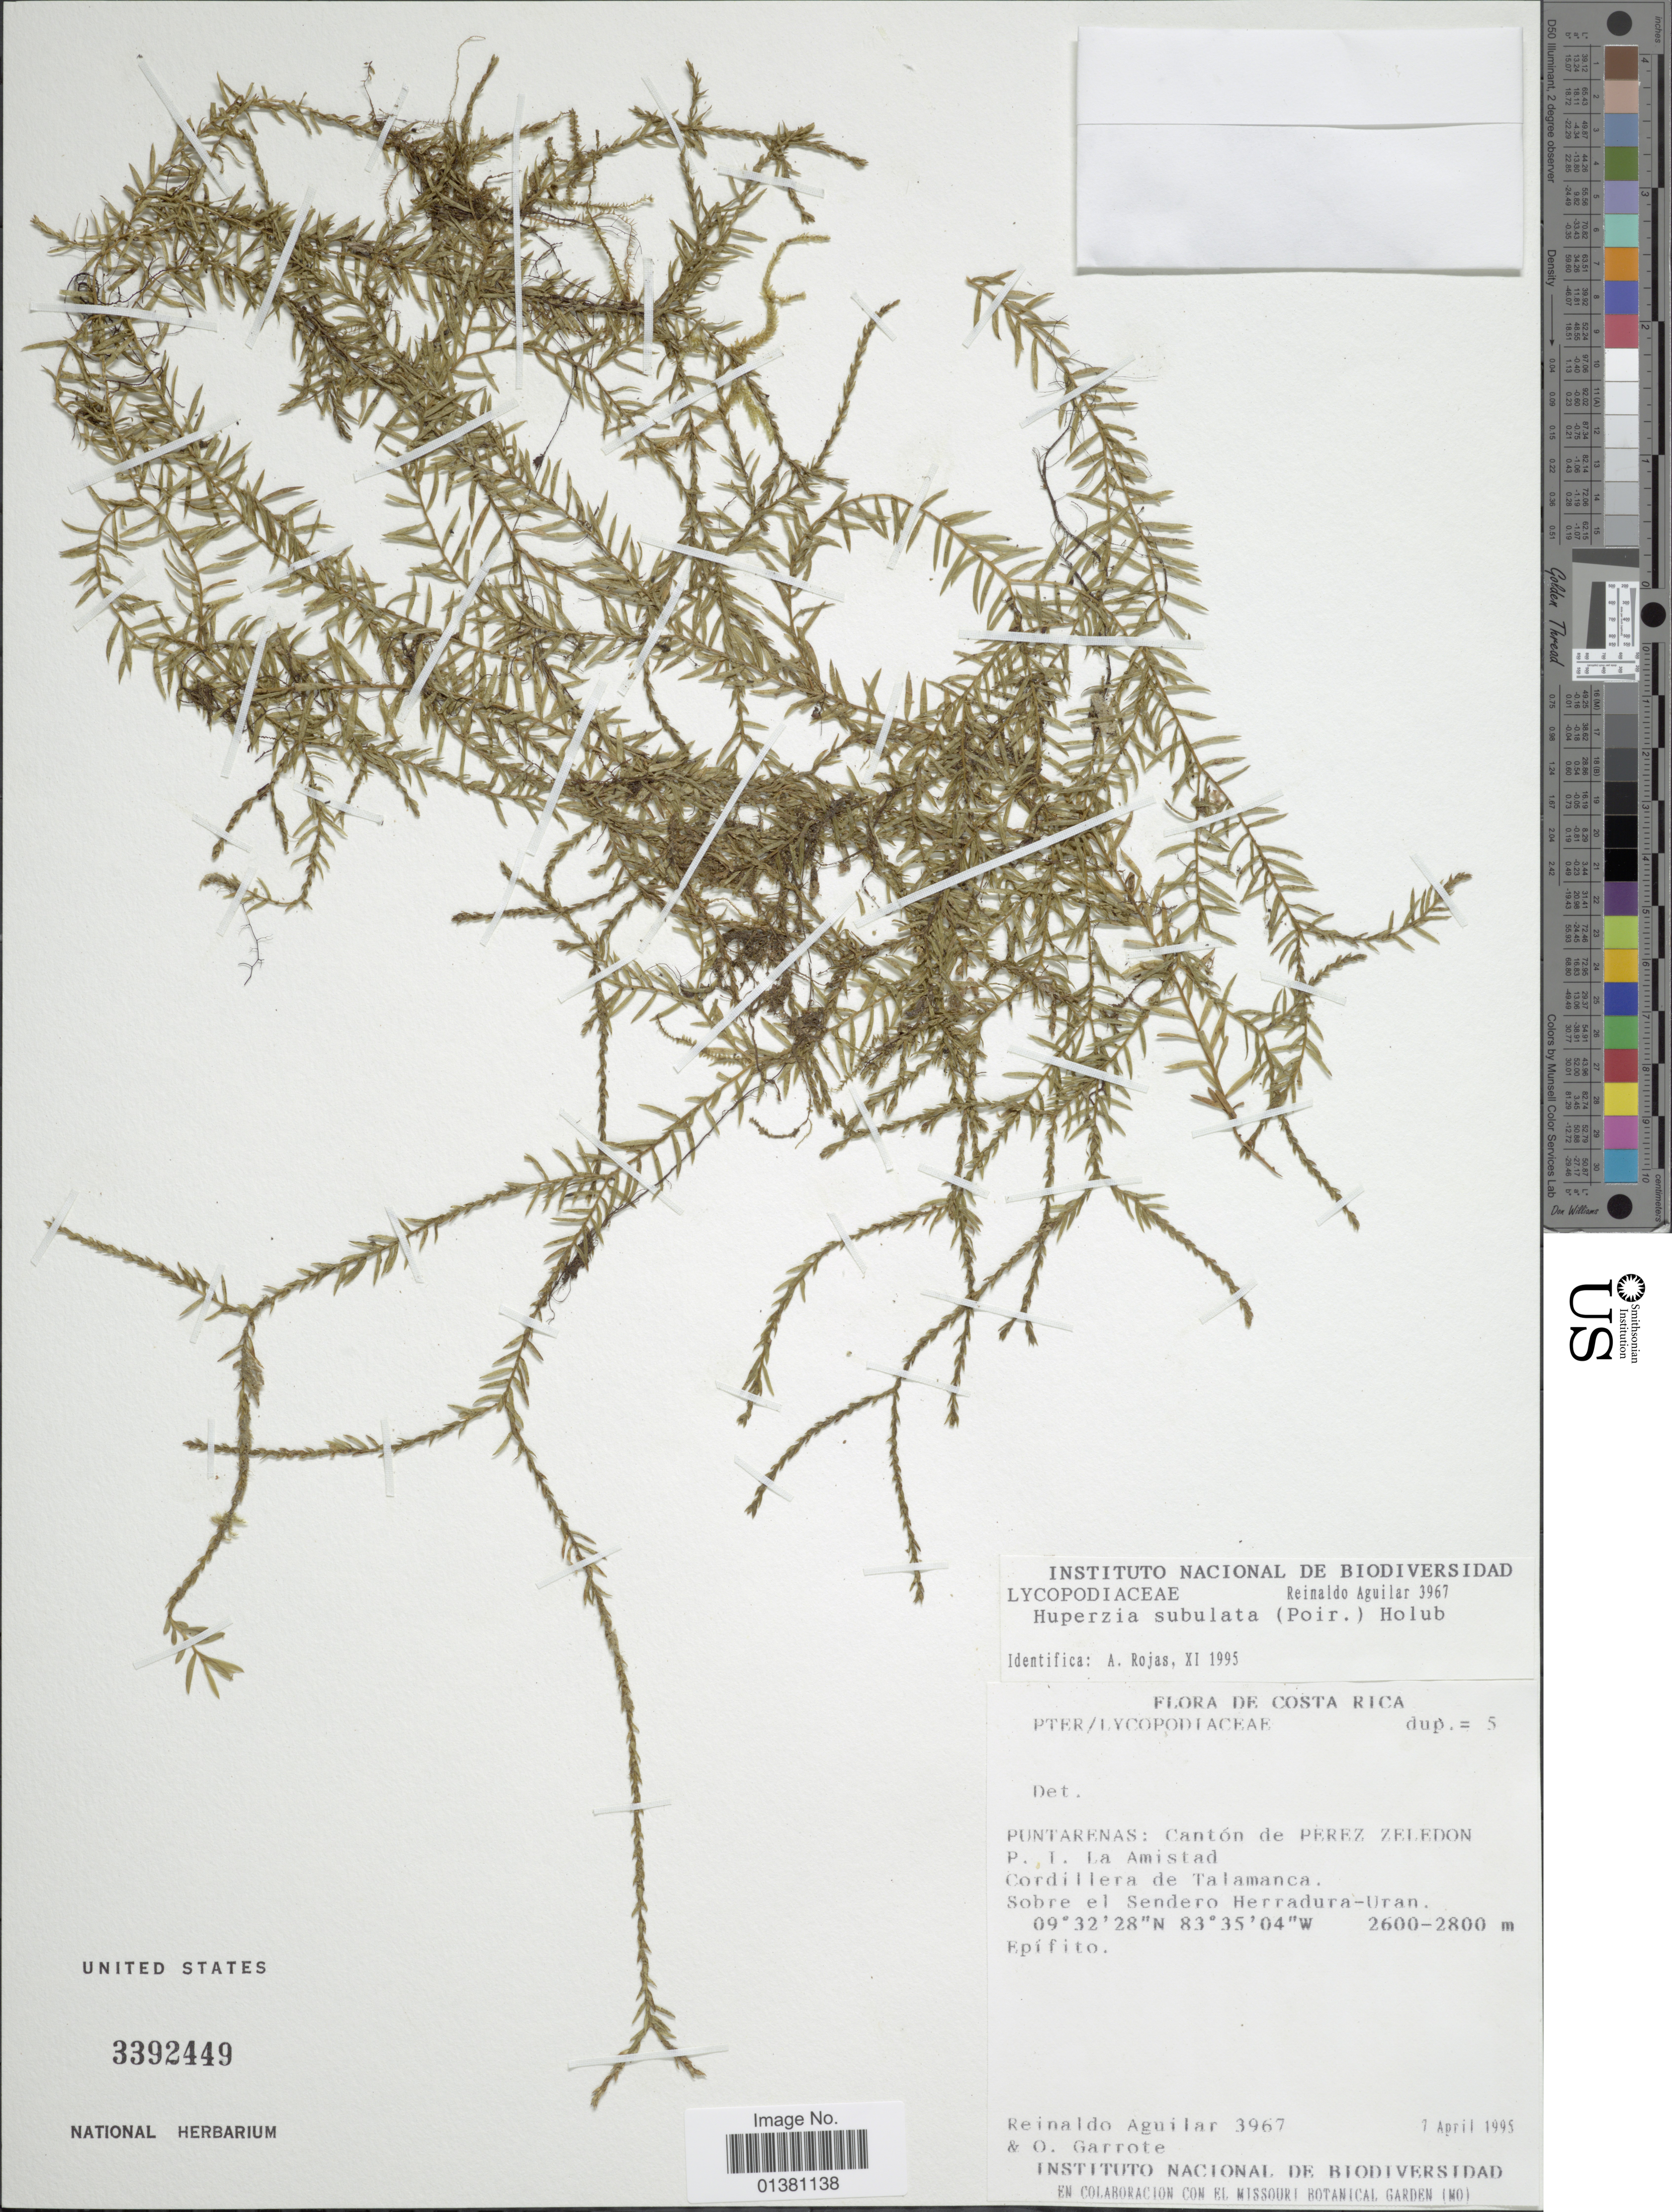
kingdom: Plantae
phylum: Tracheophyta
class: Lycopodiopsida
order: Lycopodiales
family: Lycopodiaceae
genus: Phlegmariurus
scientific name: Phlegmariurus subulatus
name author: (Desv. ex Poir.) B. Øllg.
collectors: R. Aguilar & O. Garrote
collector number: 3967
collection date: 1995-04-01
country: Costa Rica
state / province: Puntarenas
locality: Cantón de Perez Zeledon P. 1. la Amistad, Cordillera de Talamanca,Sobre el Sendero Herradura-Uran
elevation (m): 2600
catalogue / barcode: US 3392449